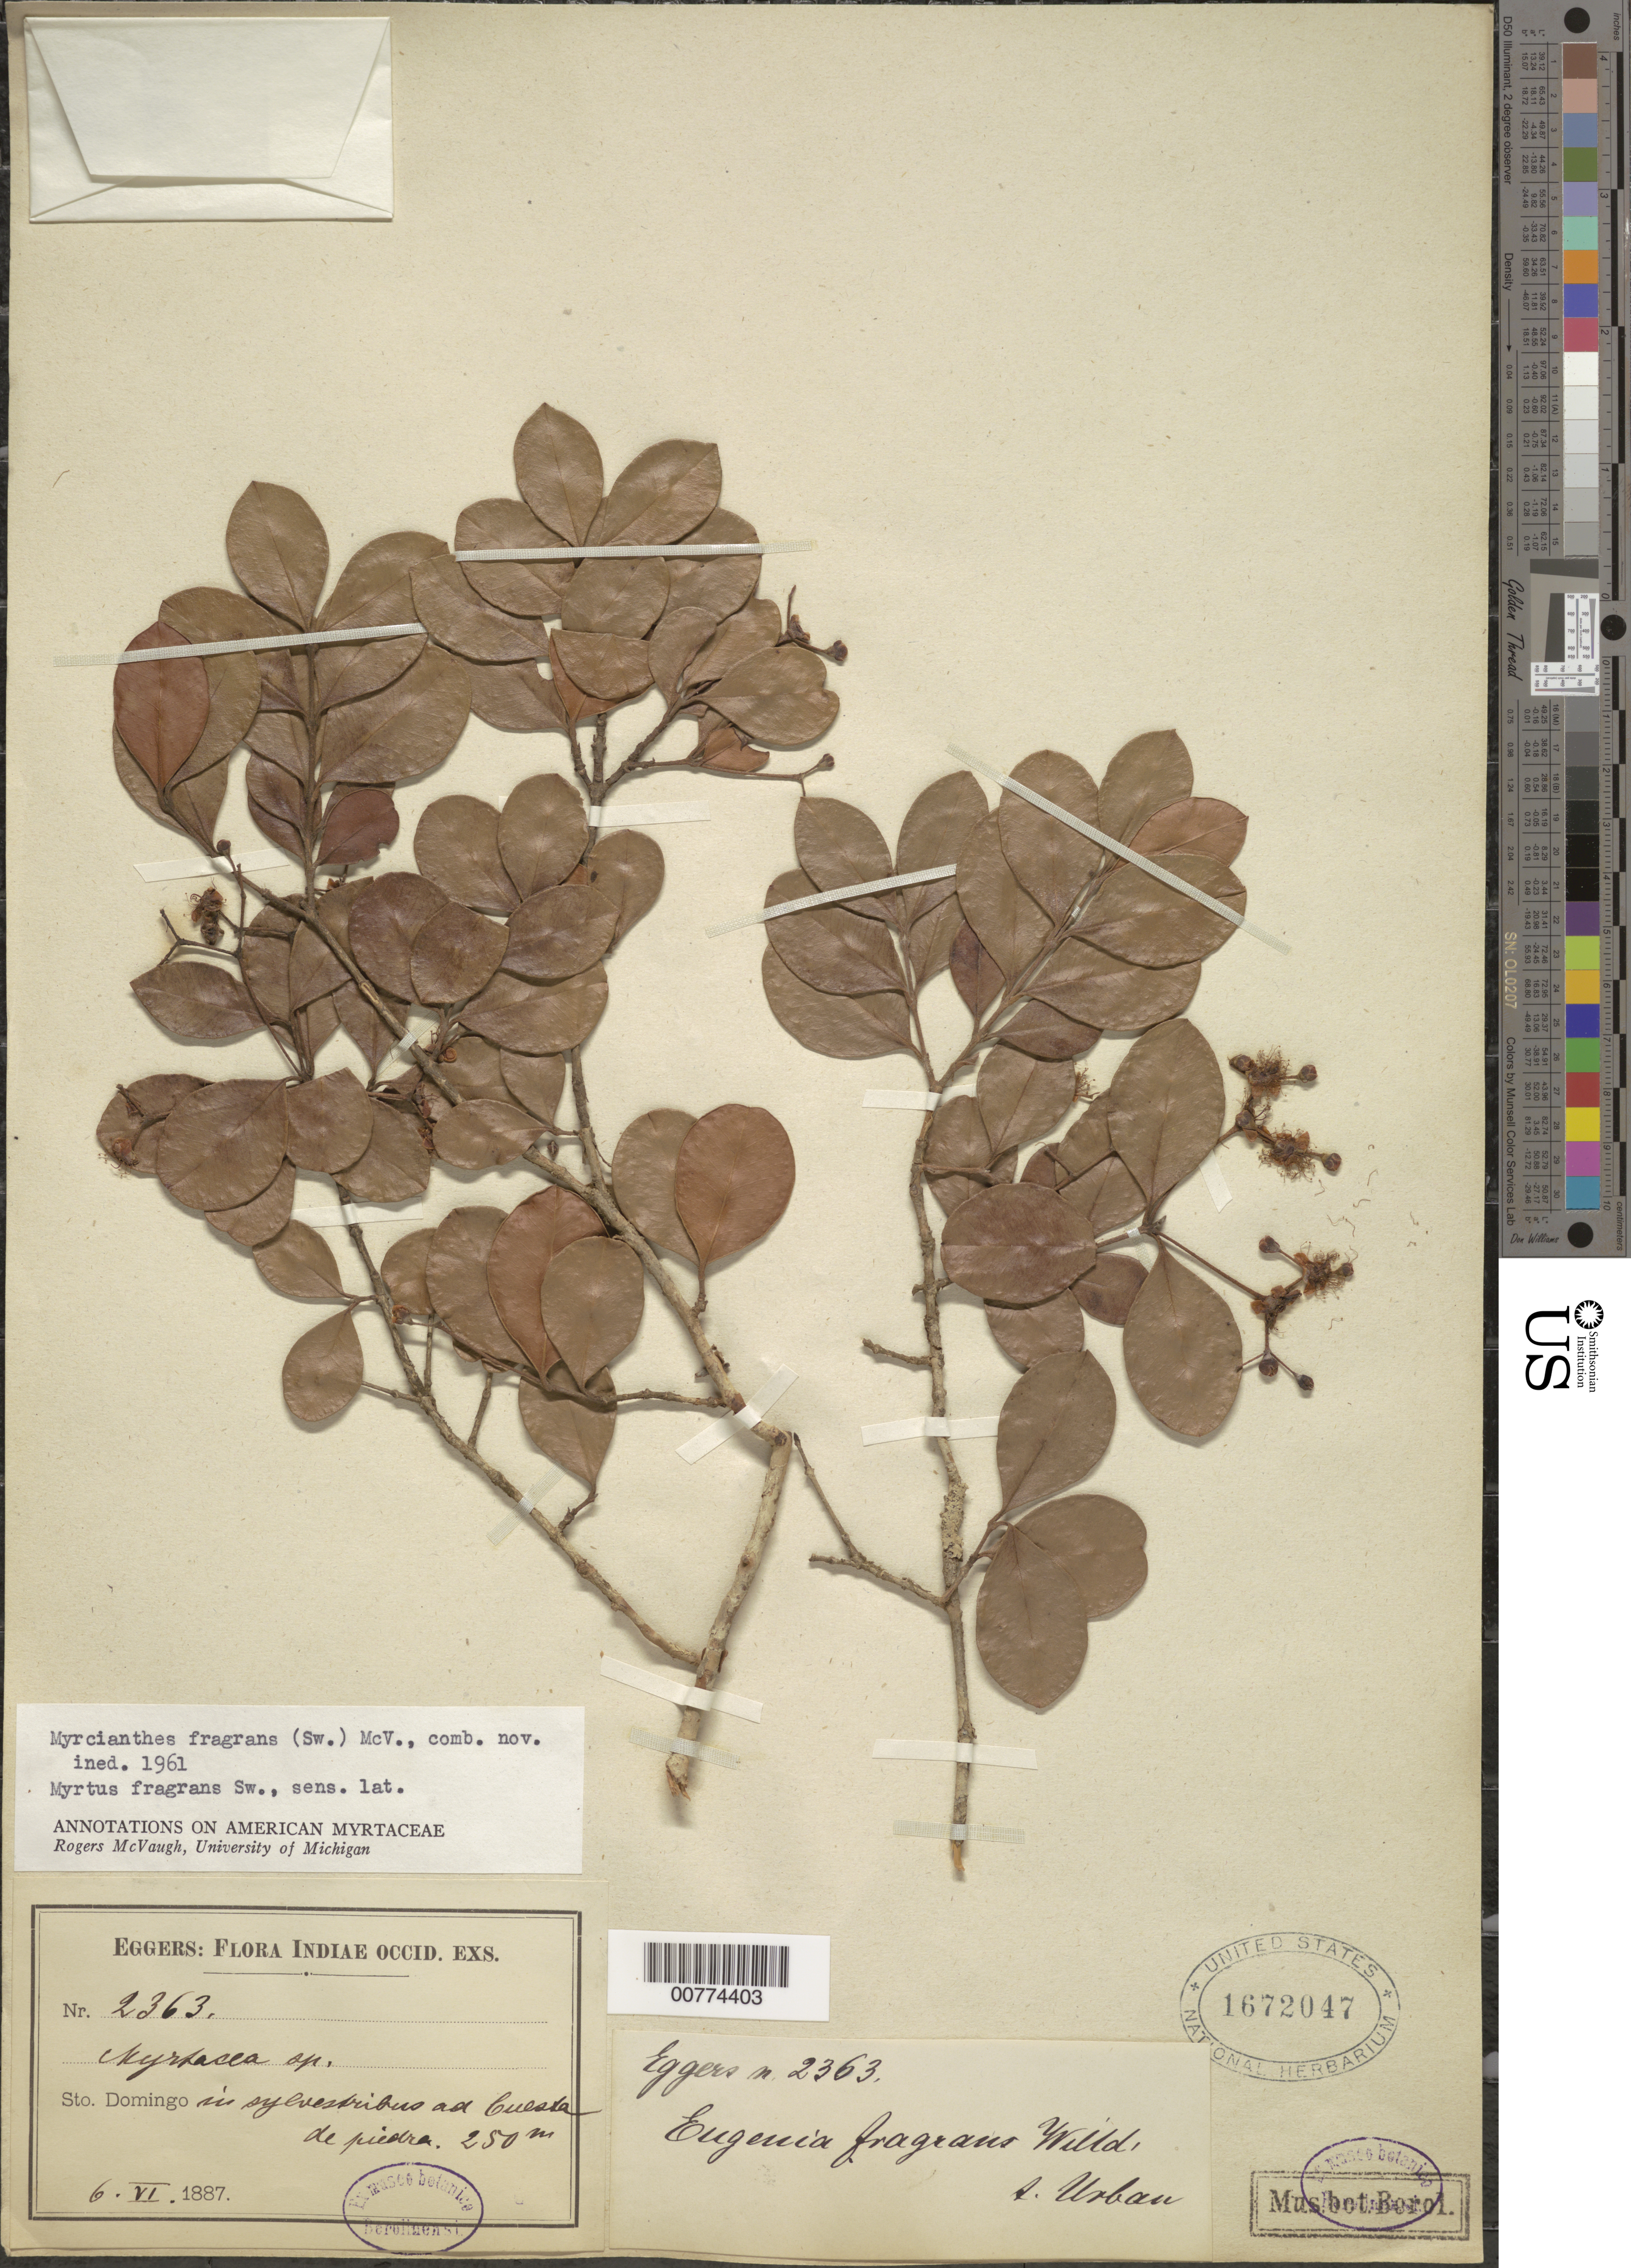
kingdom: Plantae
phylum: Tracheophyta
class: Magnoliopsida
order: Myrtales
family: Myrtaceae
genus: Myrcianthes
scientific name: Myrcianthes fragrans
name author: (Sw.) McVaugh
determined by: McVaugh, R.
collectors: H. F. A. von Eggers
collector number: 2363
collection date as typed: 06 Jun 1887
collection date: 1887-06-06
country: Dominican Republic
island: Hispaniola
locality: Cuesta de Piedra.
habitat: In sylvestribus.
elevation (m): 250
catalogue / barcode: US 1672047